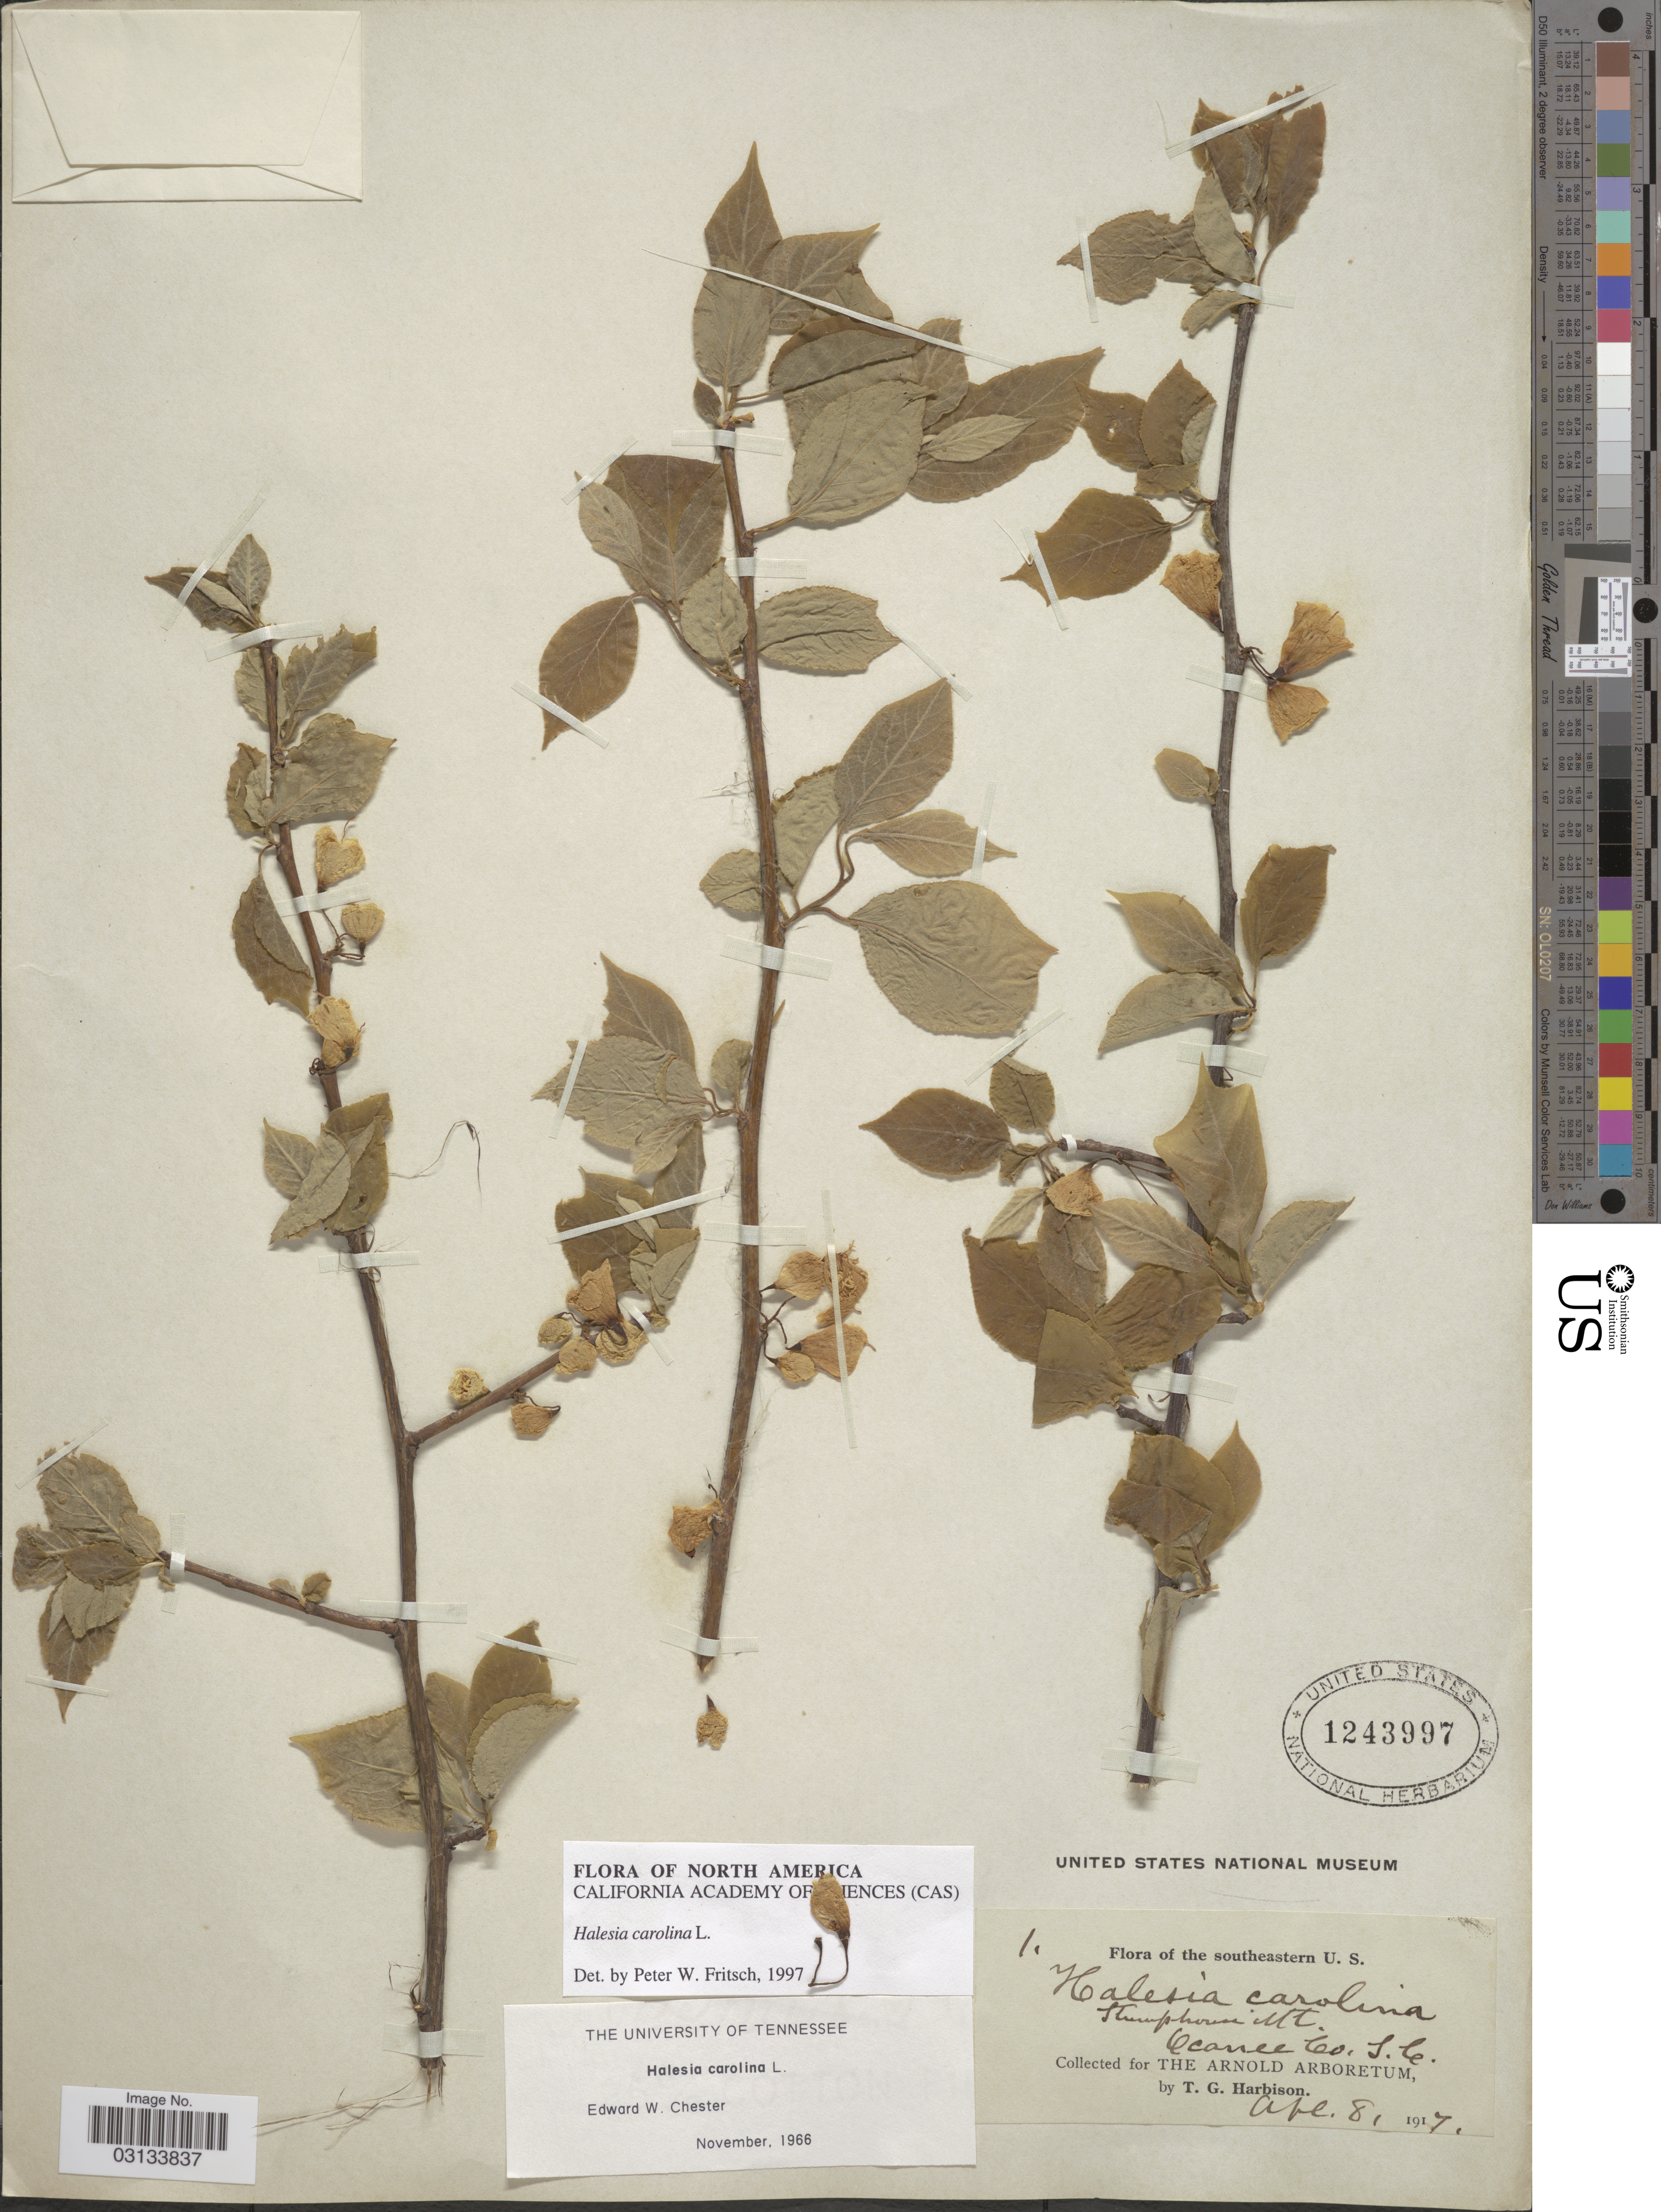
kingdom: Plantae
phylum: Tracheophyta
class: Magnoliopsida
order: Ericales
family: Styracaceae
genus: Halesia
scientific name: Halesia carolina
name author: L.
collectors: T. Harbison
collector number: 1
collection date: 1917-04-08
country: United States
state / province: South Carolina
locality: Southeastern U. S. Stumphouse Mt. Oconee Co. S. C.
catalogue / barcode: US 1243997